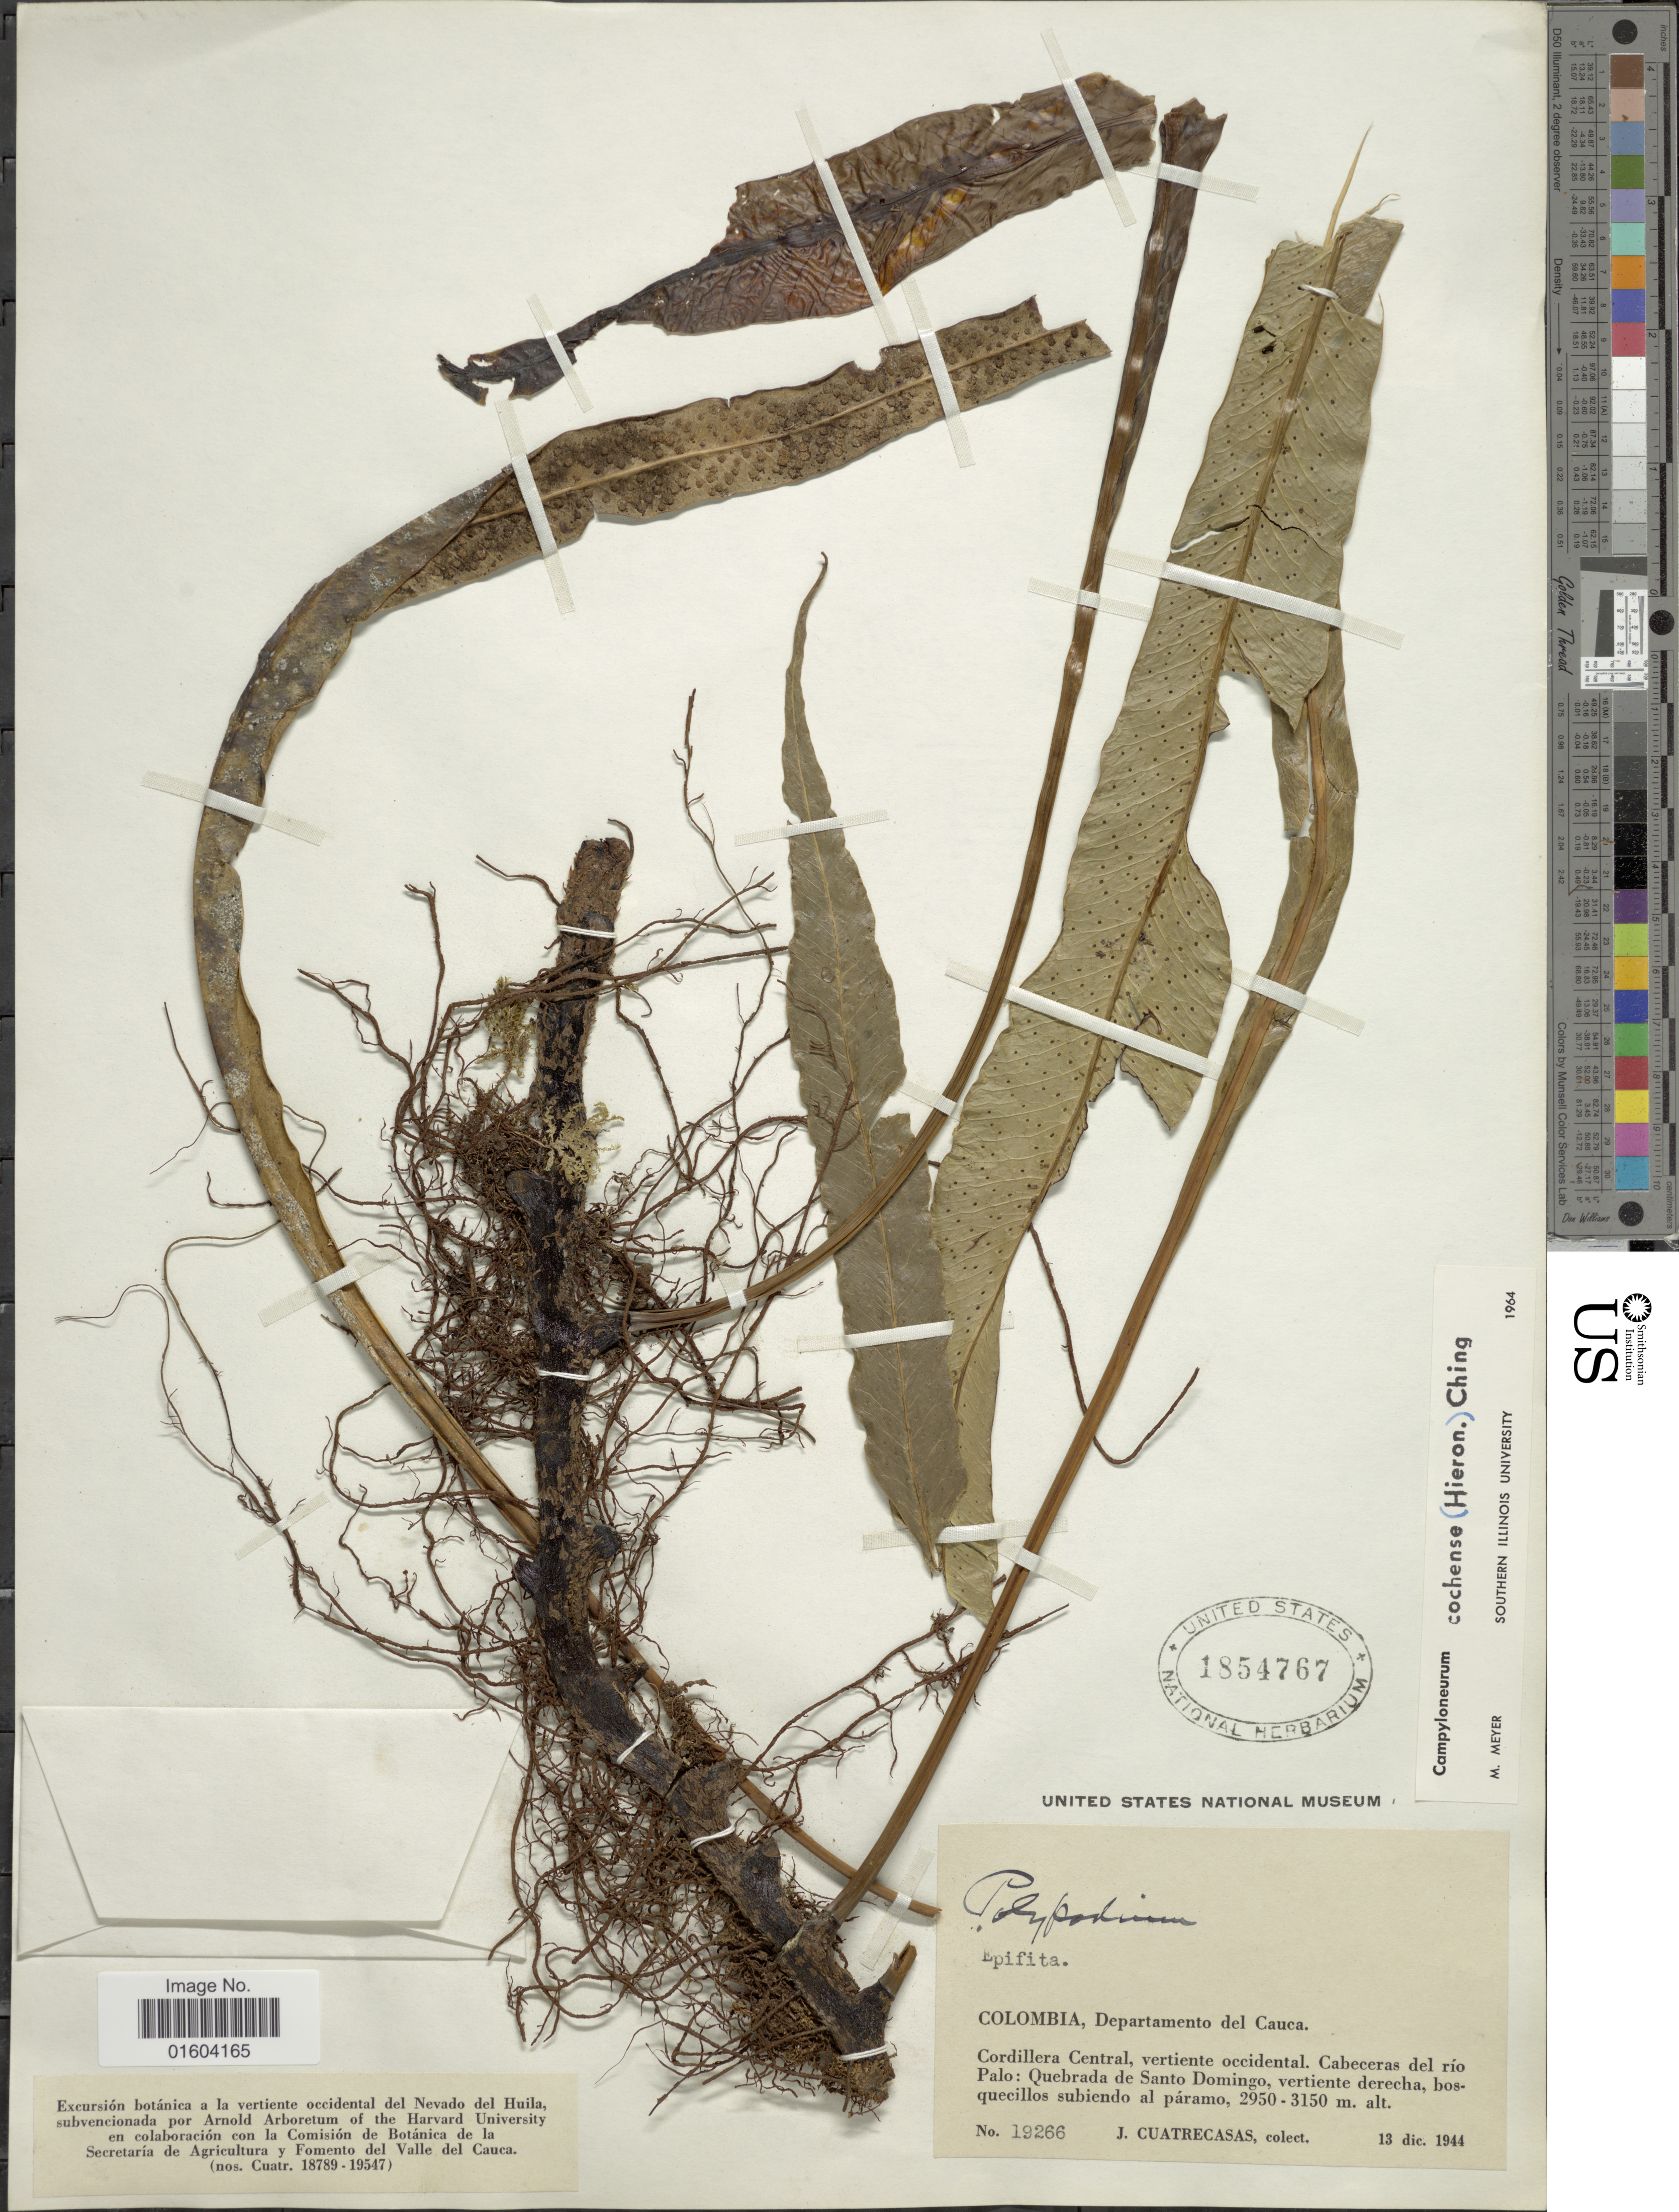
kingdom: Plantae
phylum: Tracheophyta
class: Polypodiopsida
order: Polypodiales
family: Polypodiaceae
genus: Campyloneurum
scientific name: Campyloneurum cochense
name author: (Hieron.) Ching & Farw.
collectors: J. Cuatrecasas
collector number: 19266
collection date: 1944-12-13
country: Colombia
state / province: Cauca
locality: Colombia, Departamento del Cauca. Cordillera Central, vertiente occidental, Cabecceras del rio Palo: Quebrada de Santo Domingo.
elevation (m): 2950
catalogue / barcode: US 1854767